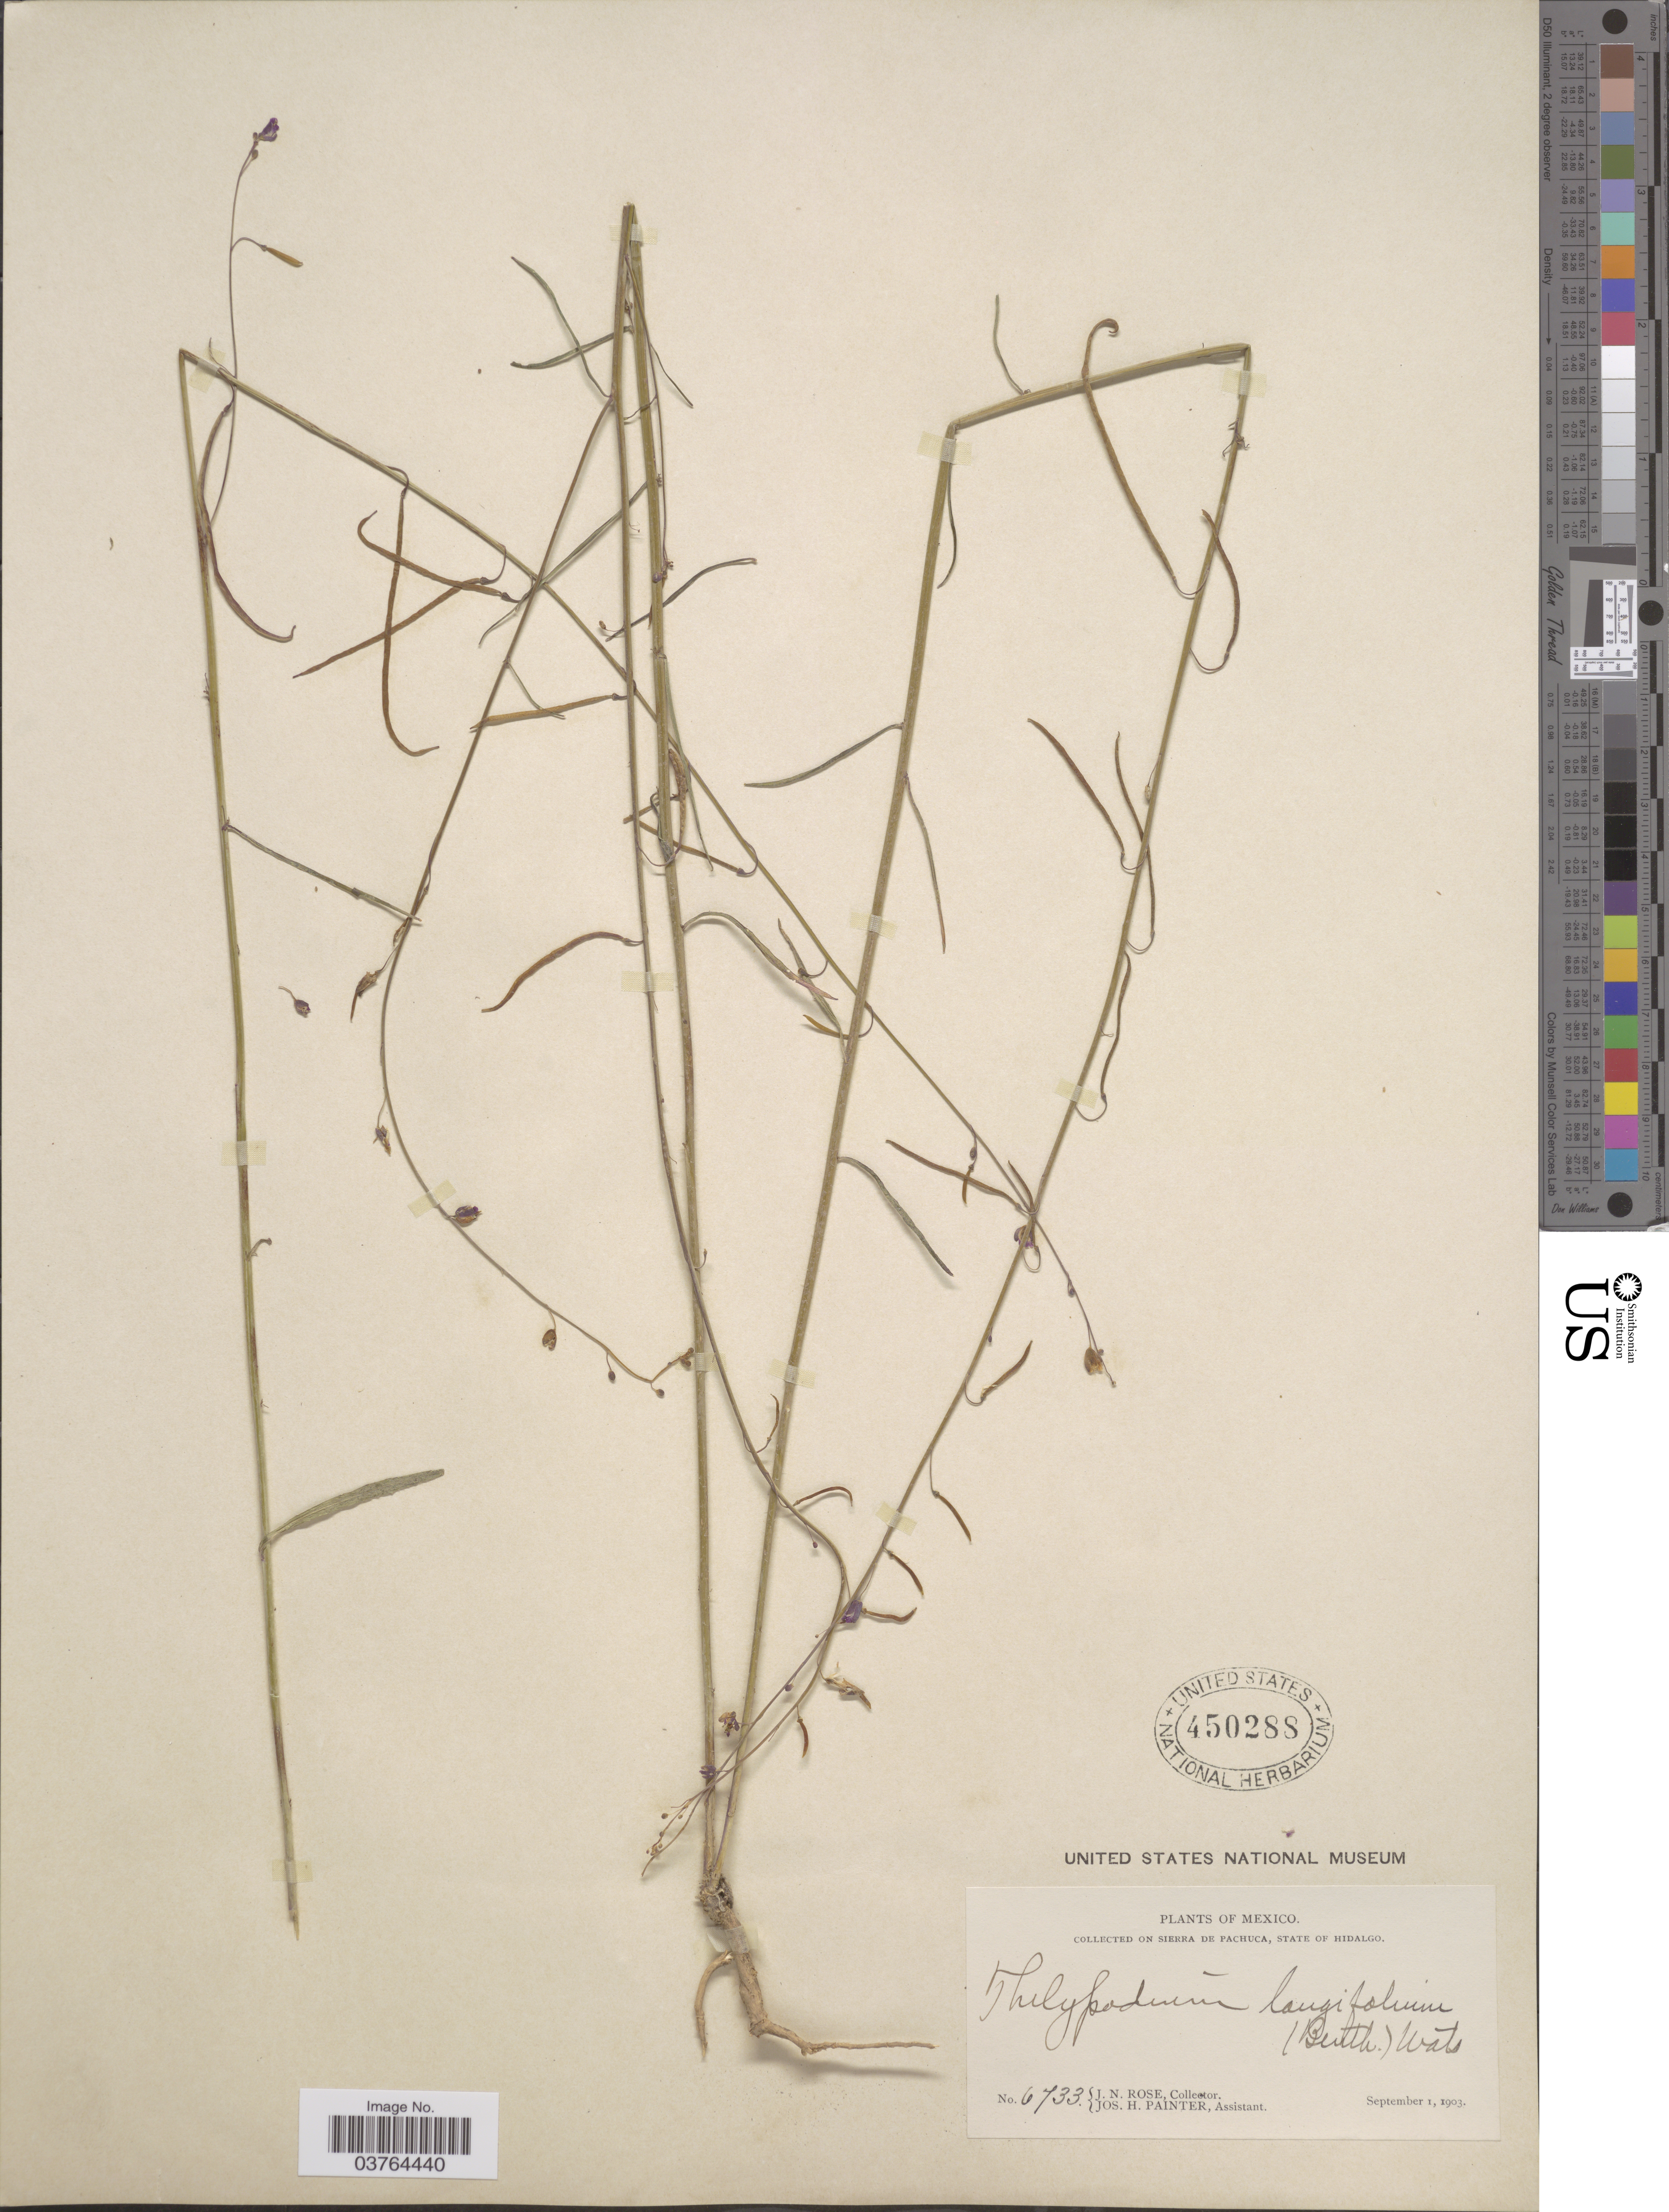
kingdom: Plantae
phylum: Tracheophyta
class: Magnoliopsida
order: Brassicales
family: Brassicaceae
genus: Pennellia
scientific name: Pennellia longifolia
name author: (Benth.) Rollins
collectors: J. N. Rose & J. H. Painter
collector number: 6733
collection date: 1903-09-01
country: Mexico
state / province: Hidalgo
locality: On Sierra de Pachuca.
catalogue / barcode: US 450288